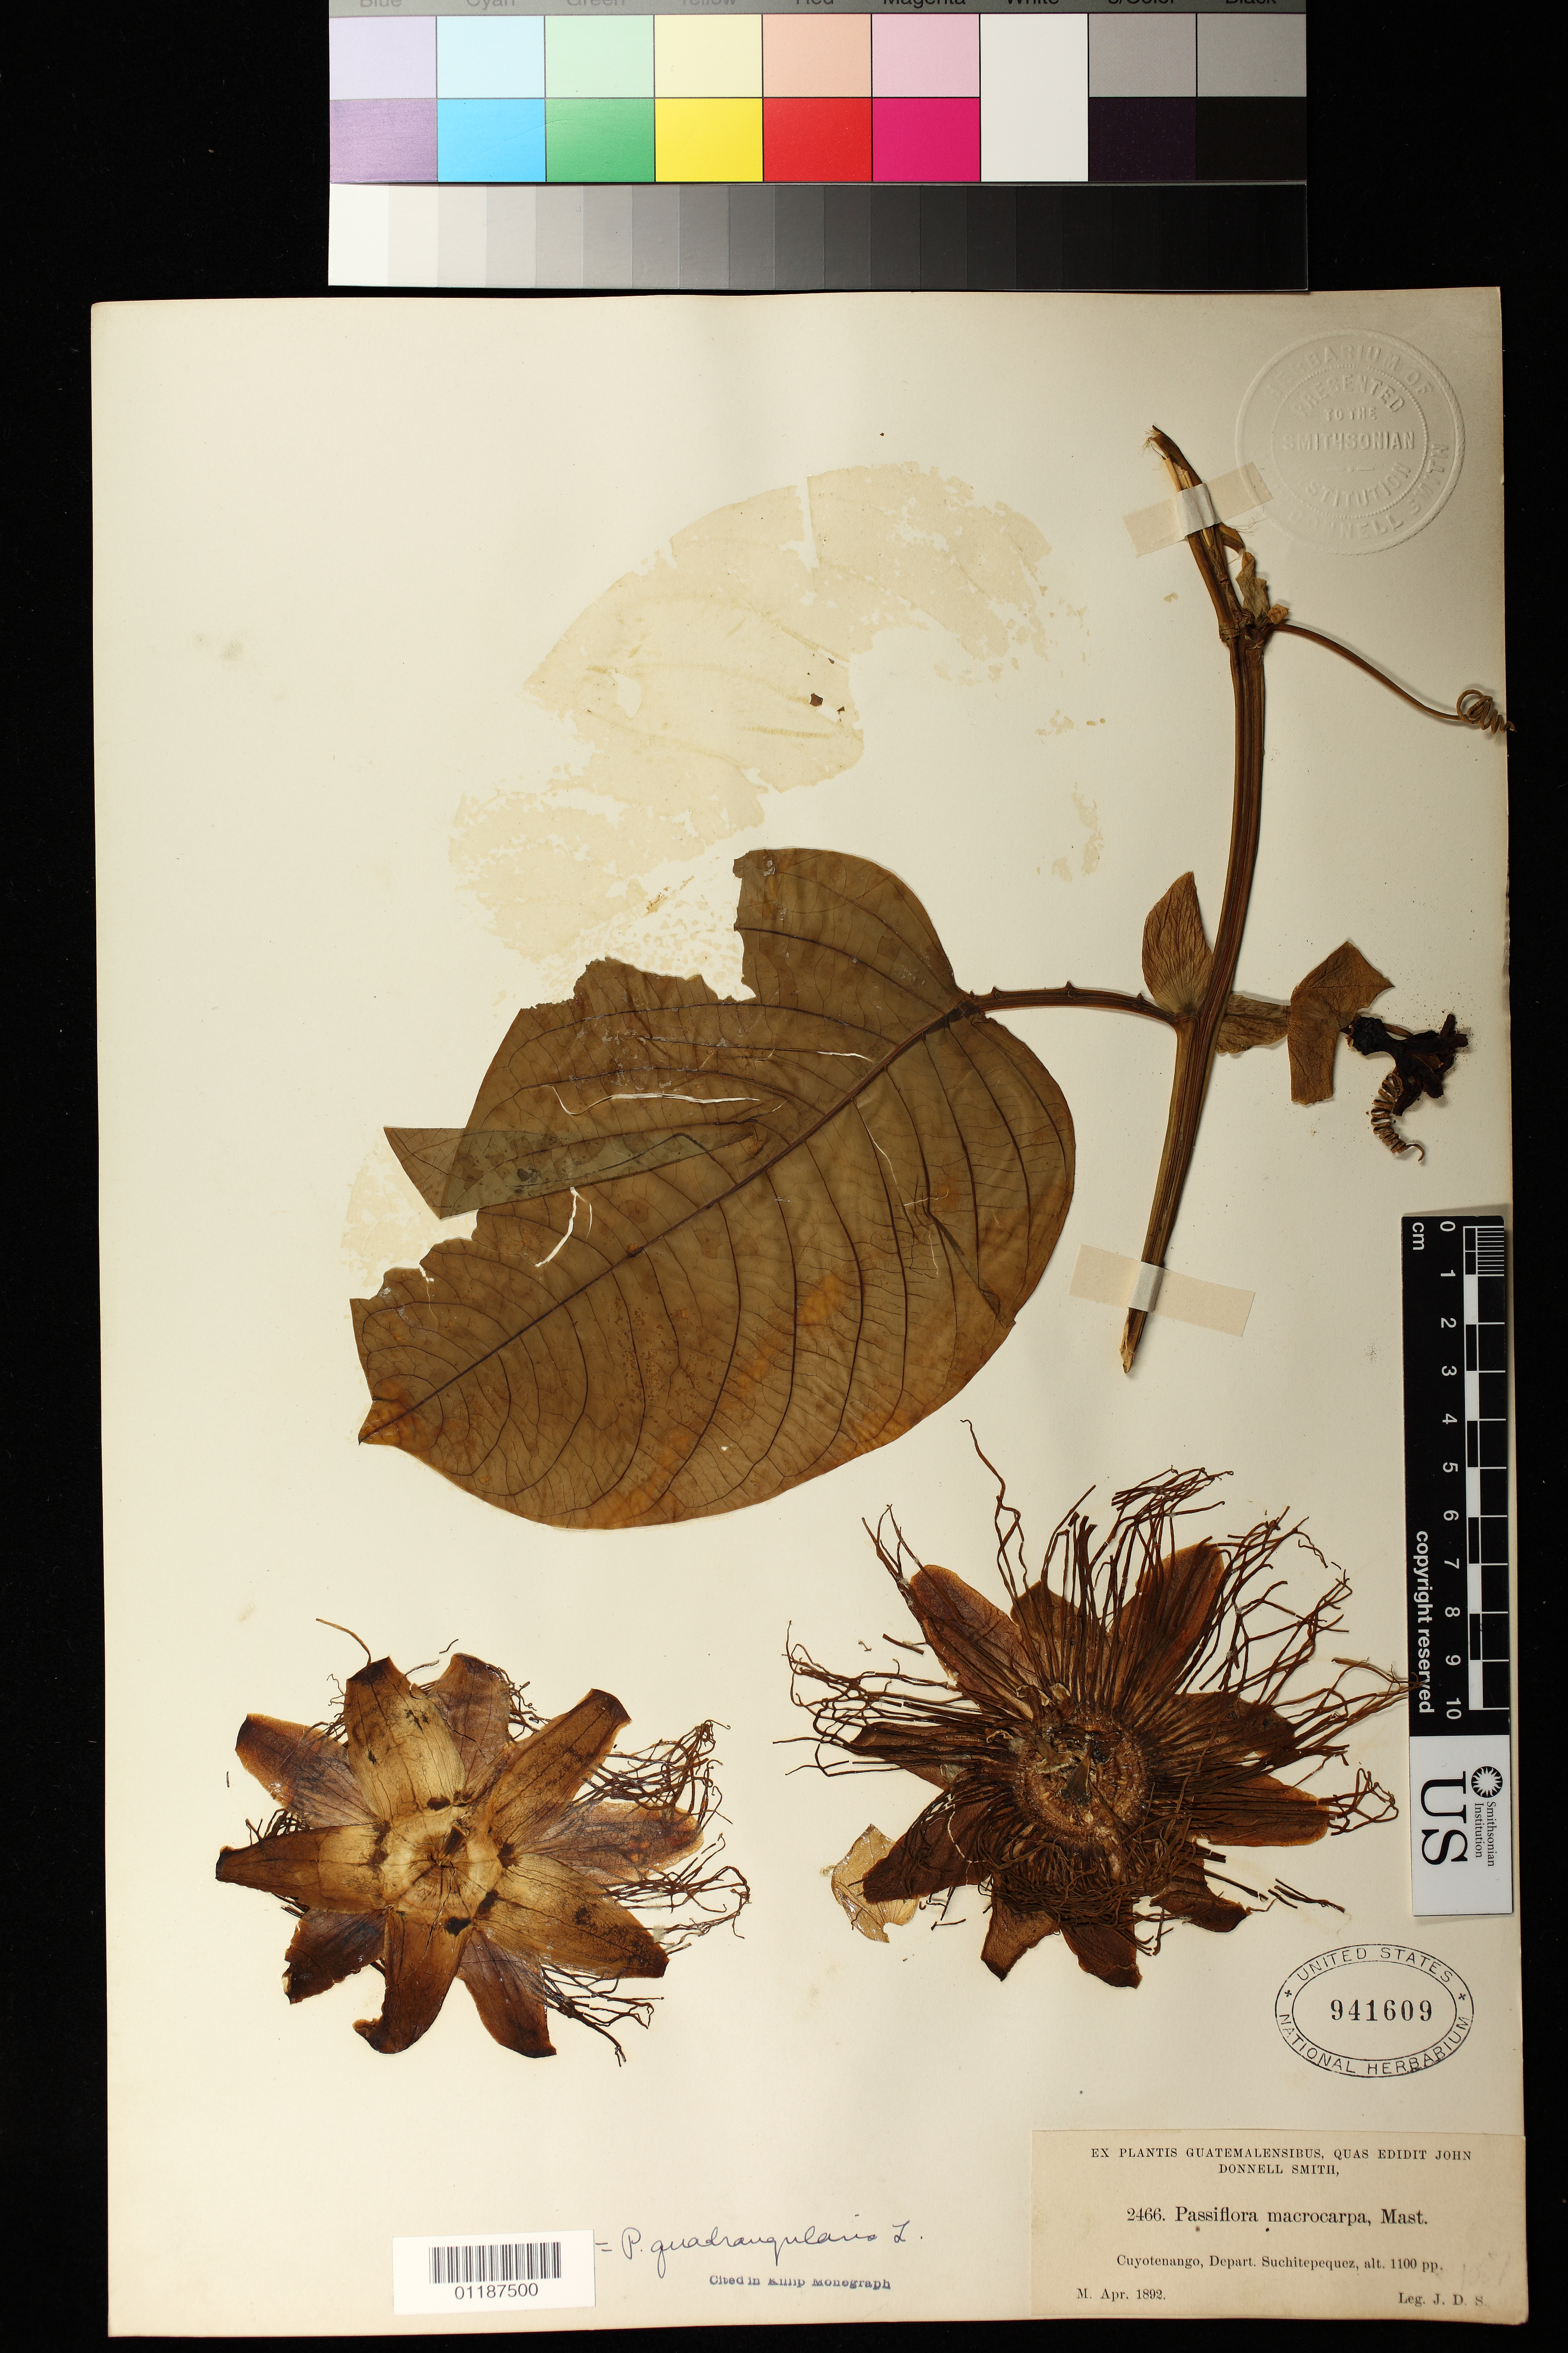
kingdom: Plantae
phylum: Tracheophyta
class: Magnoliopsida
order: Malpighiales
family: Passifloraceae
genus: Passiflora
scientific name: Passiflora quadrangularis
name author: L.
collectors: J. Donnell Smith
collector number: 2466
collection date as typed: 1892-04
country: Guatemala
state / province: Suchitepéquez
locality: Cuyotenango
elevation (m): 335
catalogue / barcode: US 941609